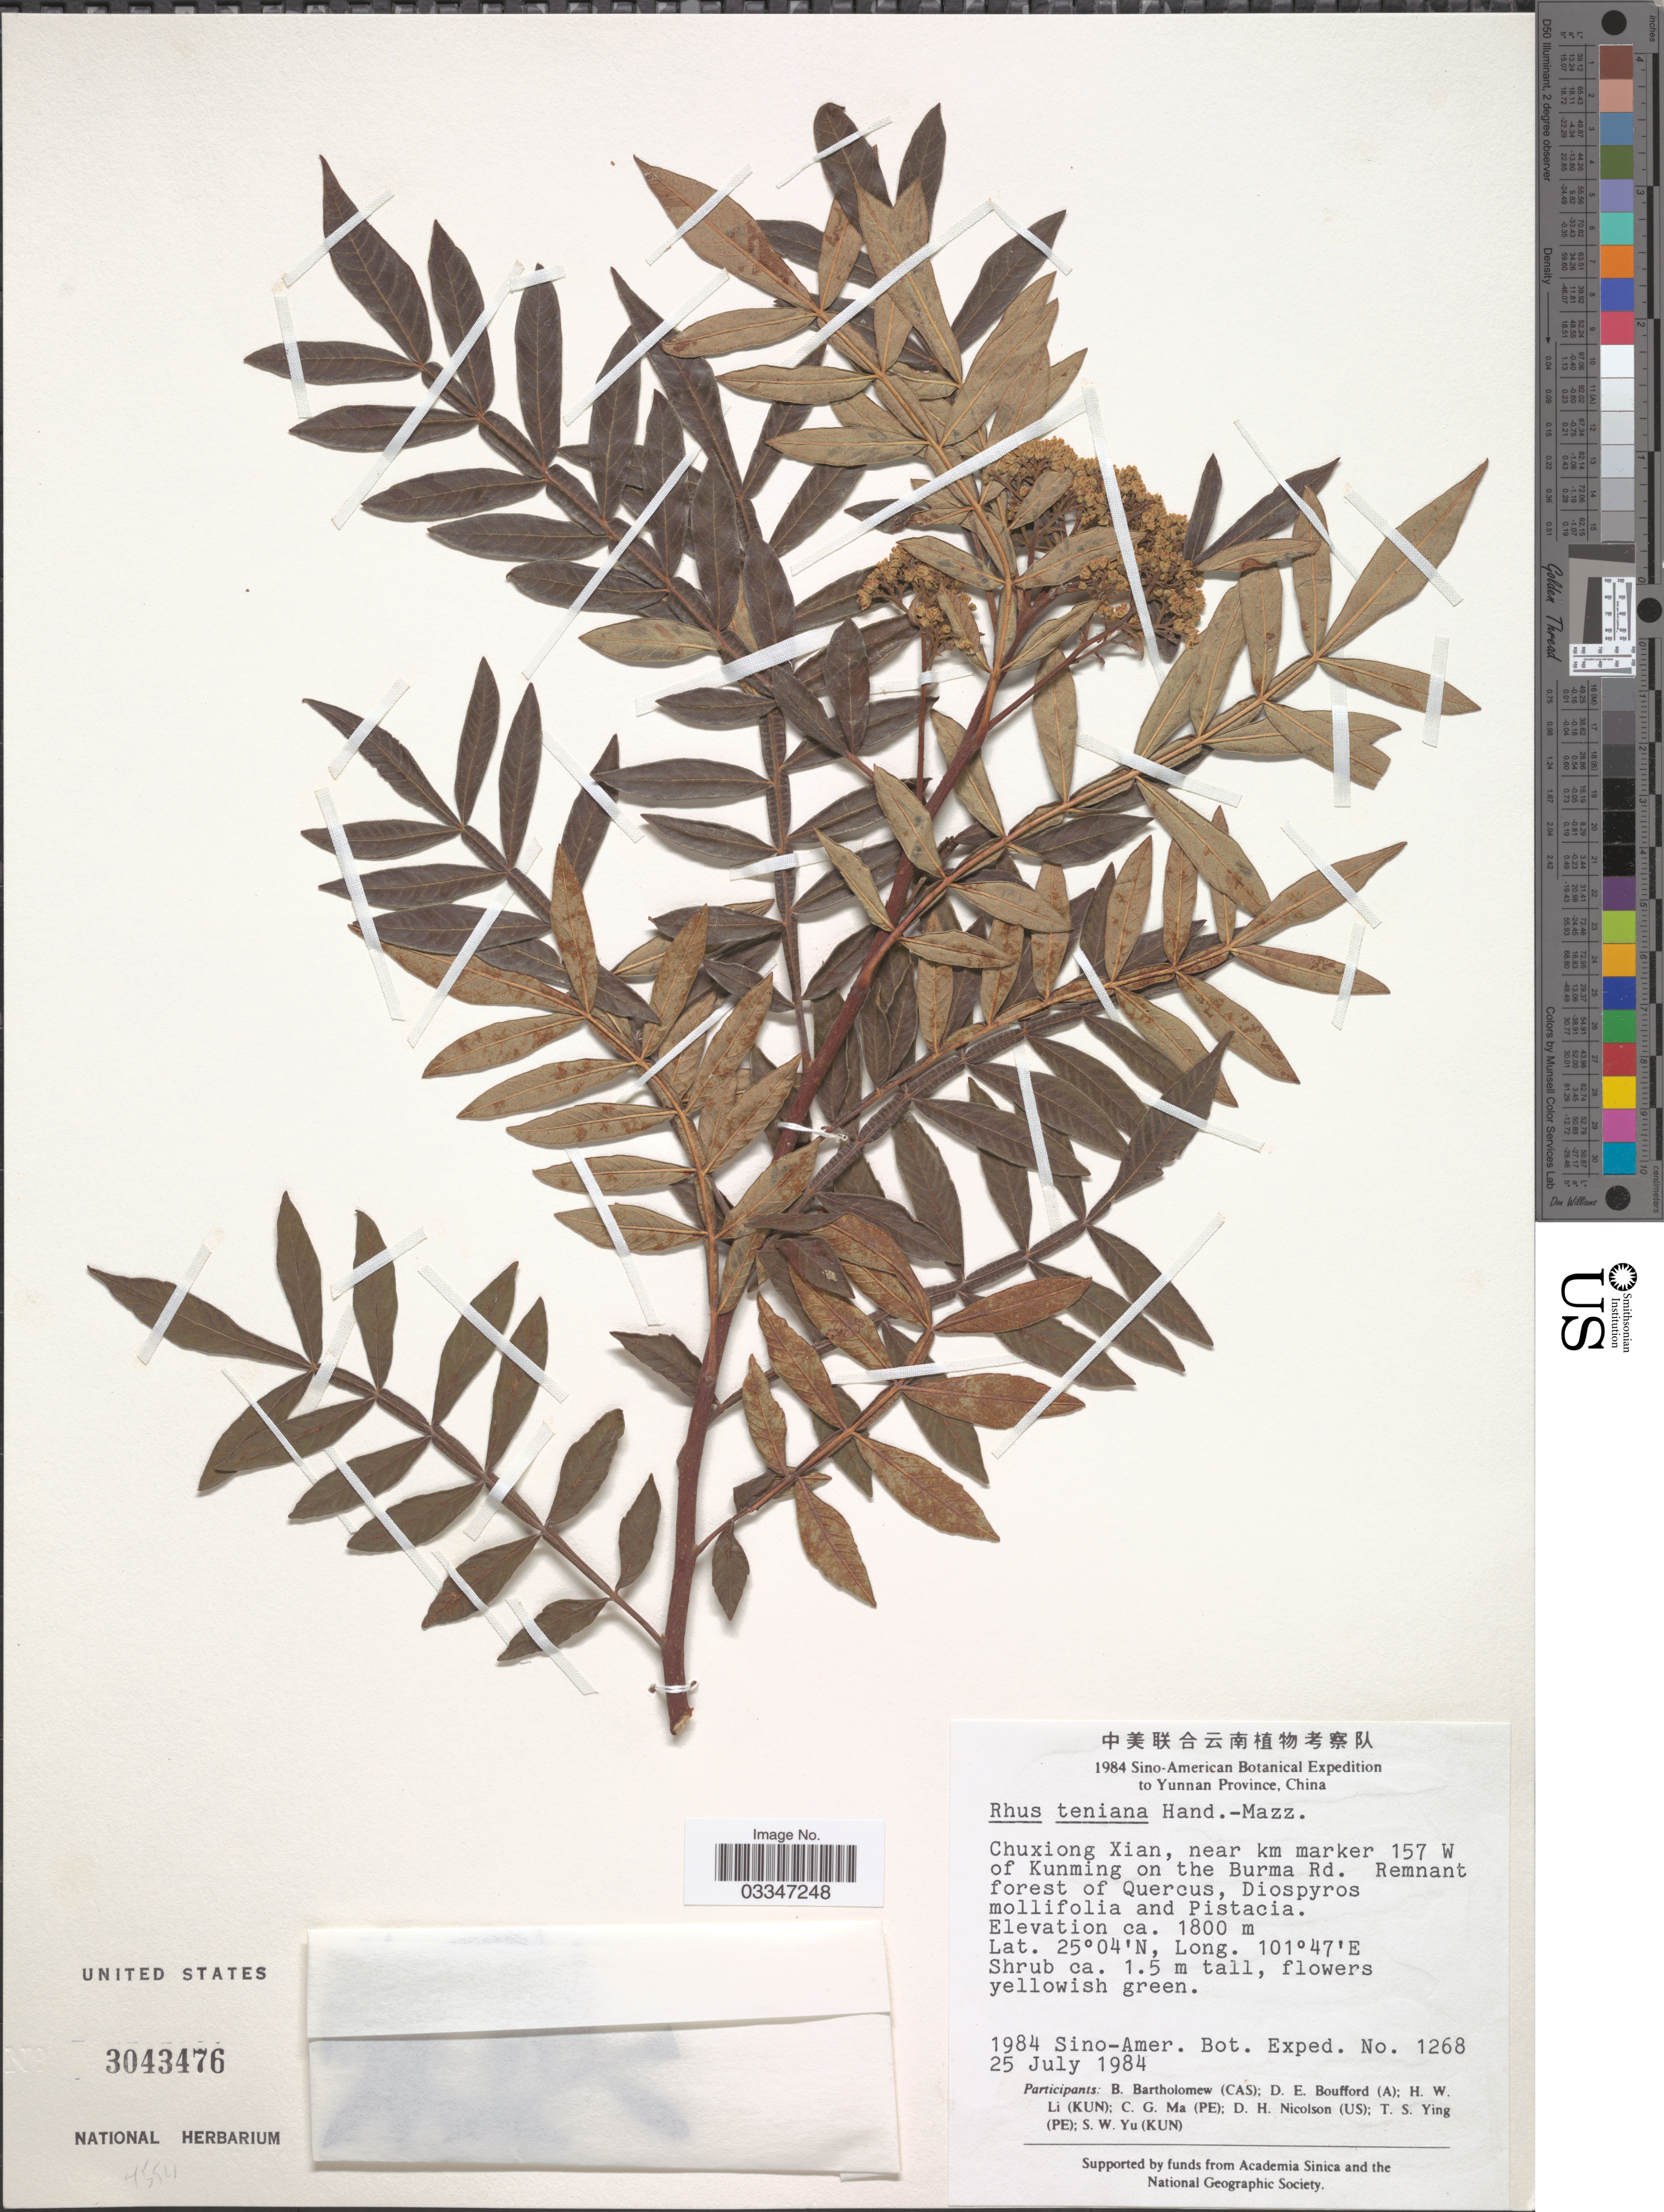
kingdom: Plantae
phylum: Tracheophyta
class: Magnoliopsida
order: Sapindales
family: Anacardiaceae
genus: Rhus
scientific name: Rhus teniana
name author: Hand.-Mazz.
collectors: Sino-Amer. Bot. Exped. 1984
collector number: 1268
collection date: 1984-07-25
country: China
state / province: Yunnan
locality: Chuxiong Xian, near km marker 157 W of Kunming on the Burma Rd.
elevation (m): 1800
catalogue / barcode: US 3043476